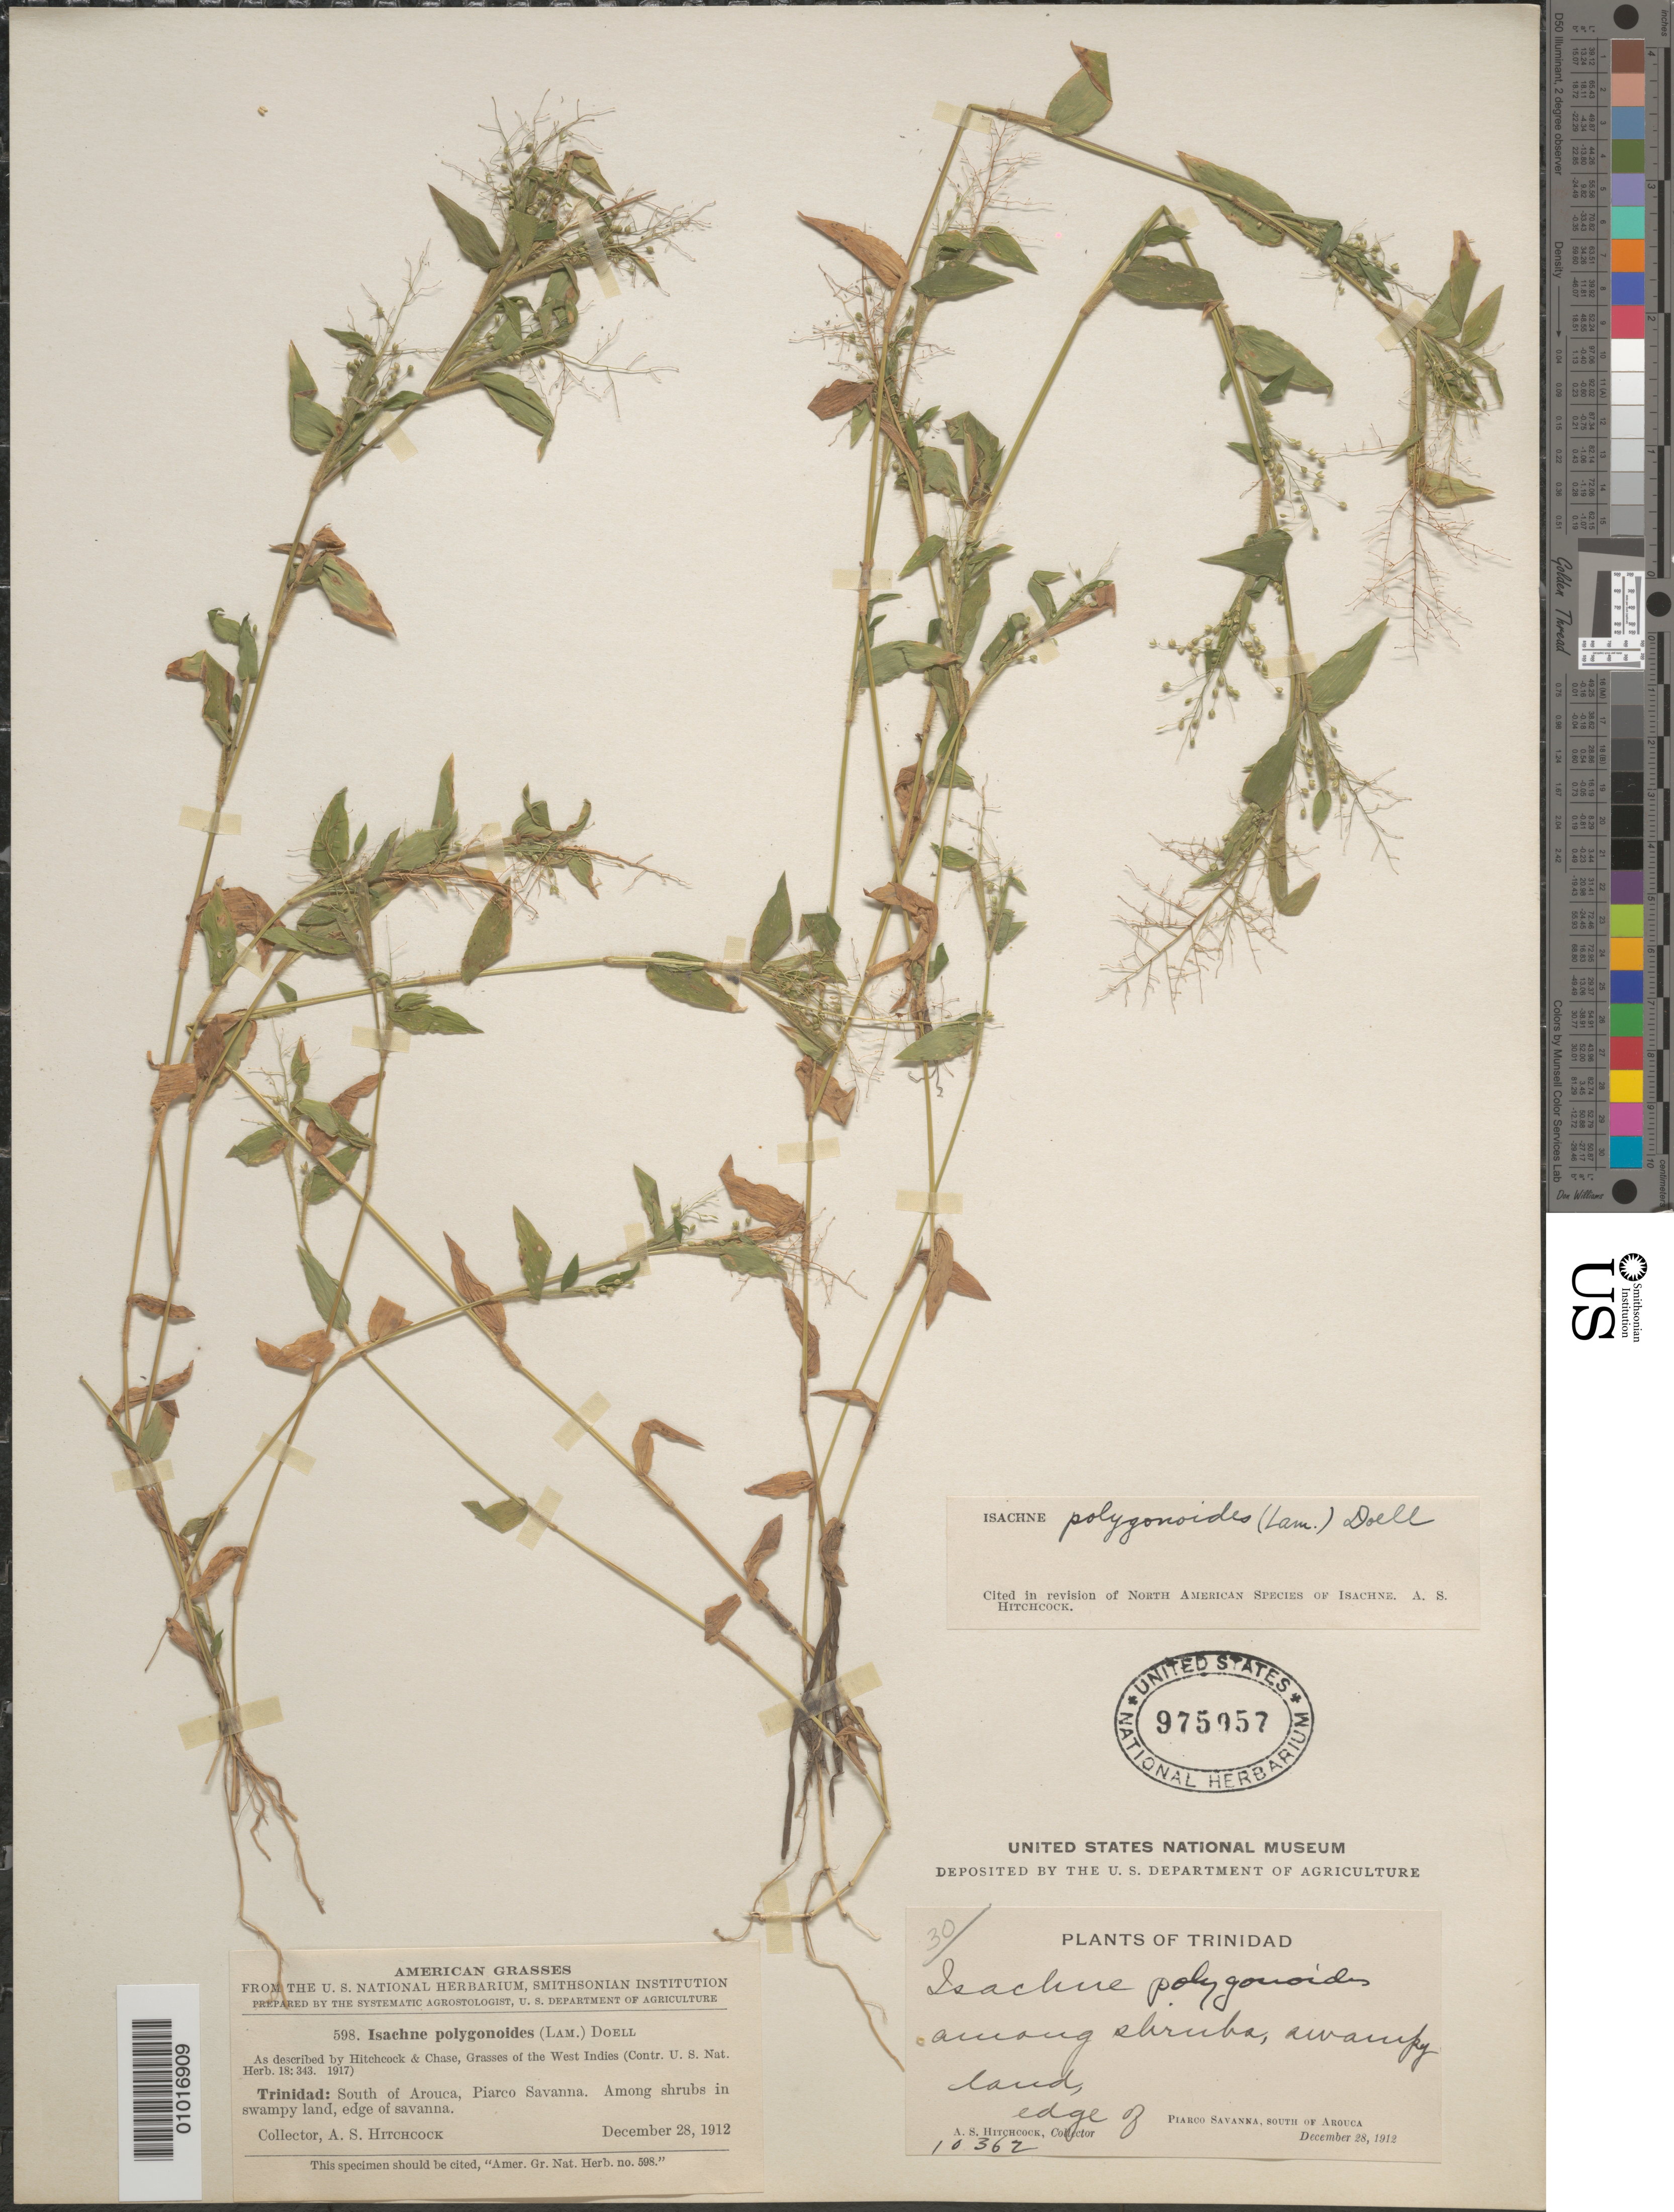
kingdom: Plantae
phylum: Tracheophyta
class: Liliopsida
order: Poales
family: Poaceae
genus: Isachne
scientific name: Isachne polygonoides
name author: (Lam.) Döll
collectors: A. S. Hitchcock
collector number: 10362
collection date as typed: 28 Dec 1912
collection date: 1912-12-28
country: Trinidad and Tobago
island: Trinidad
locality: Edge of Piarco Savanna, south of Arouca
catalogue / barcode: US 975957